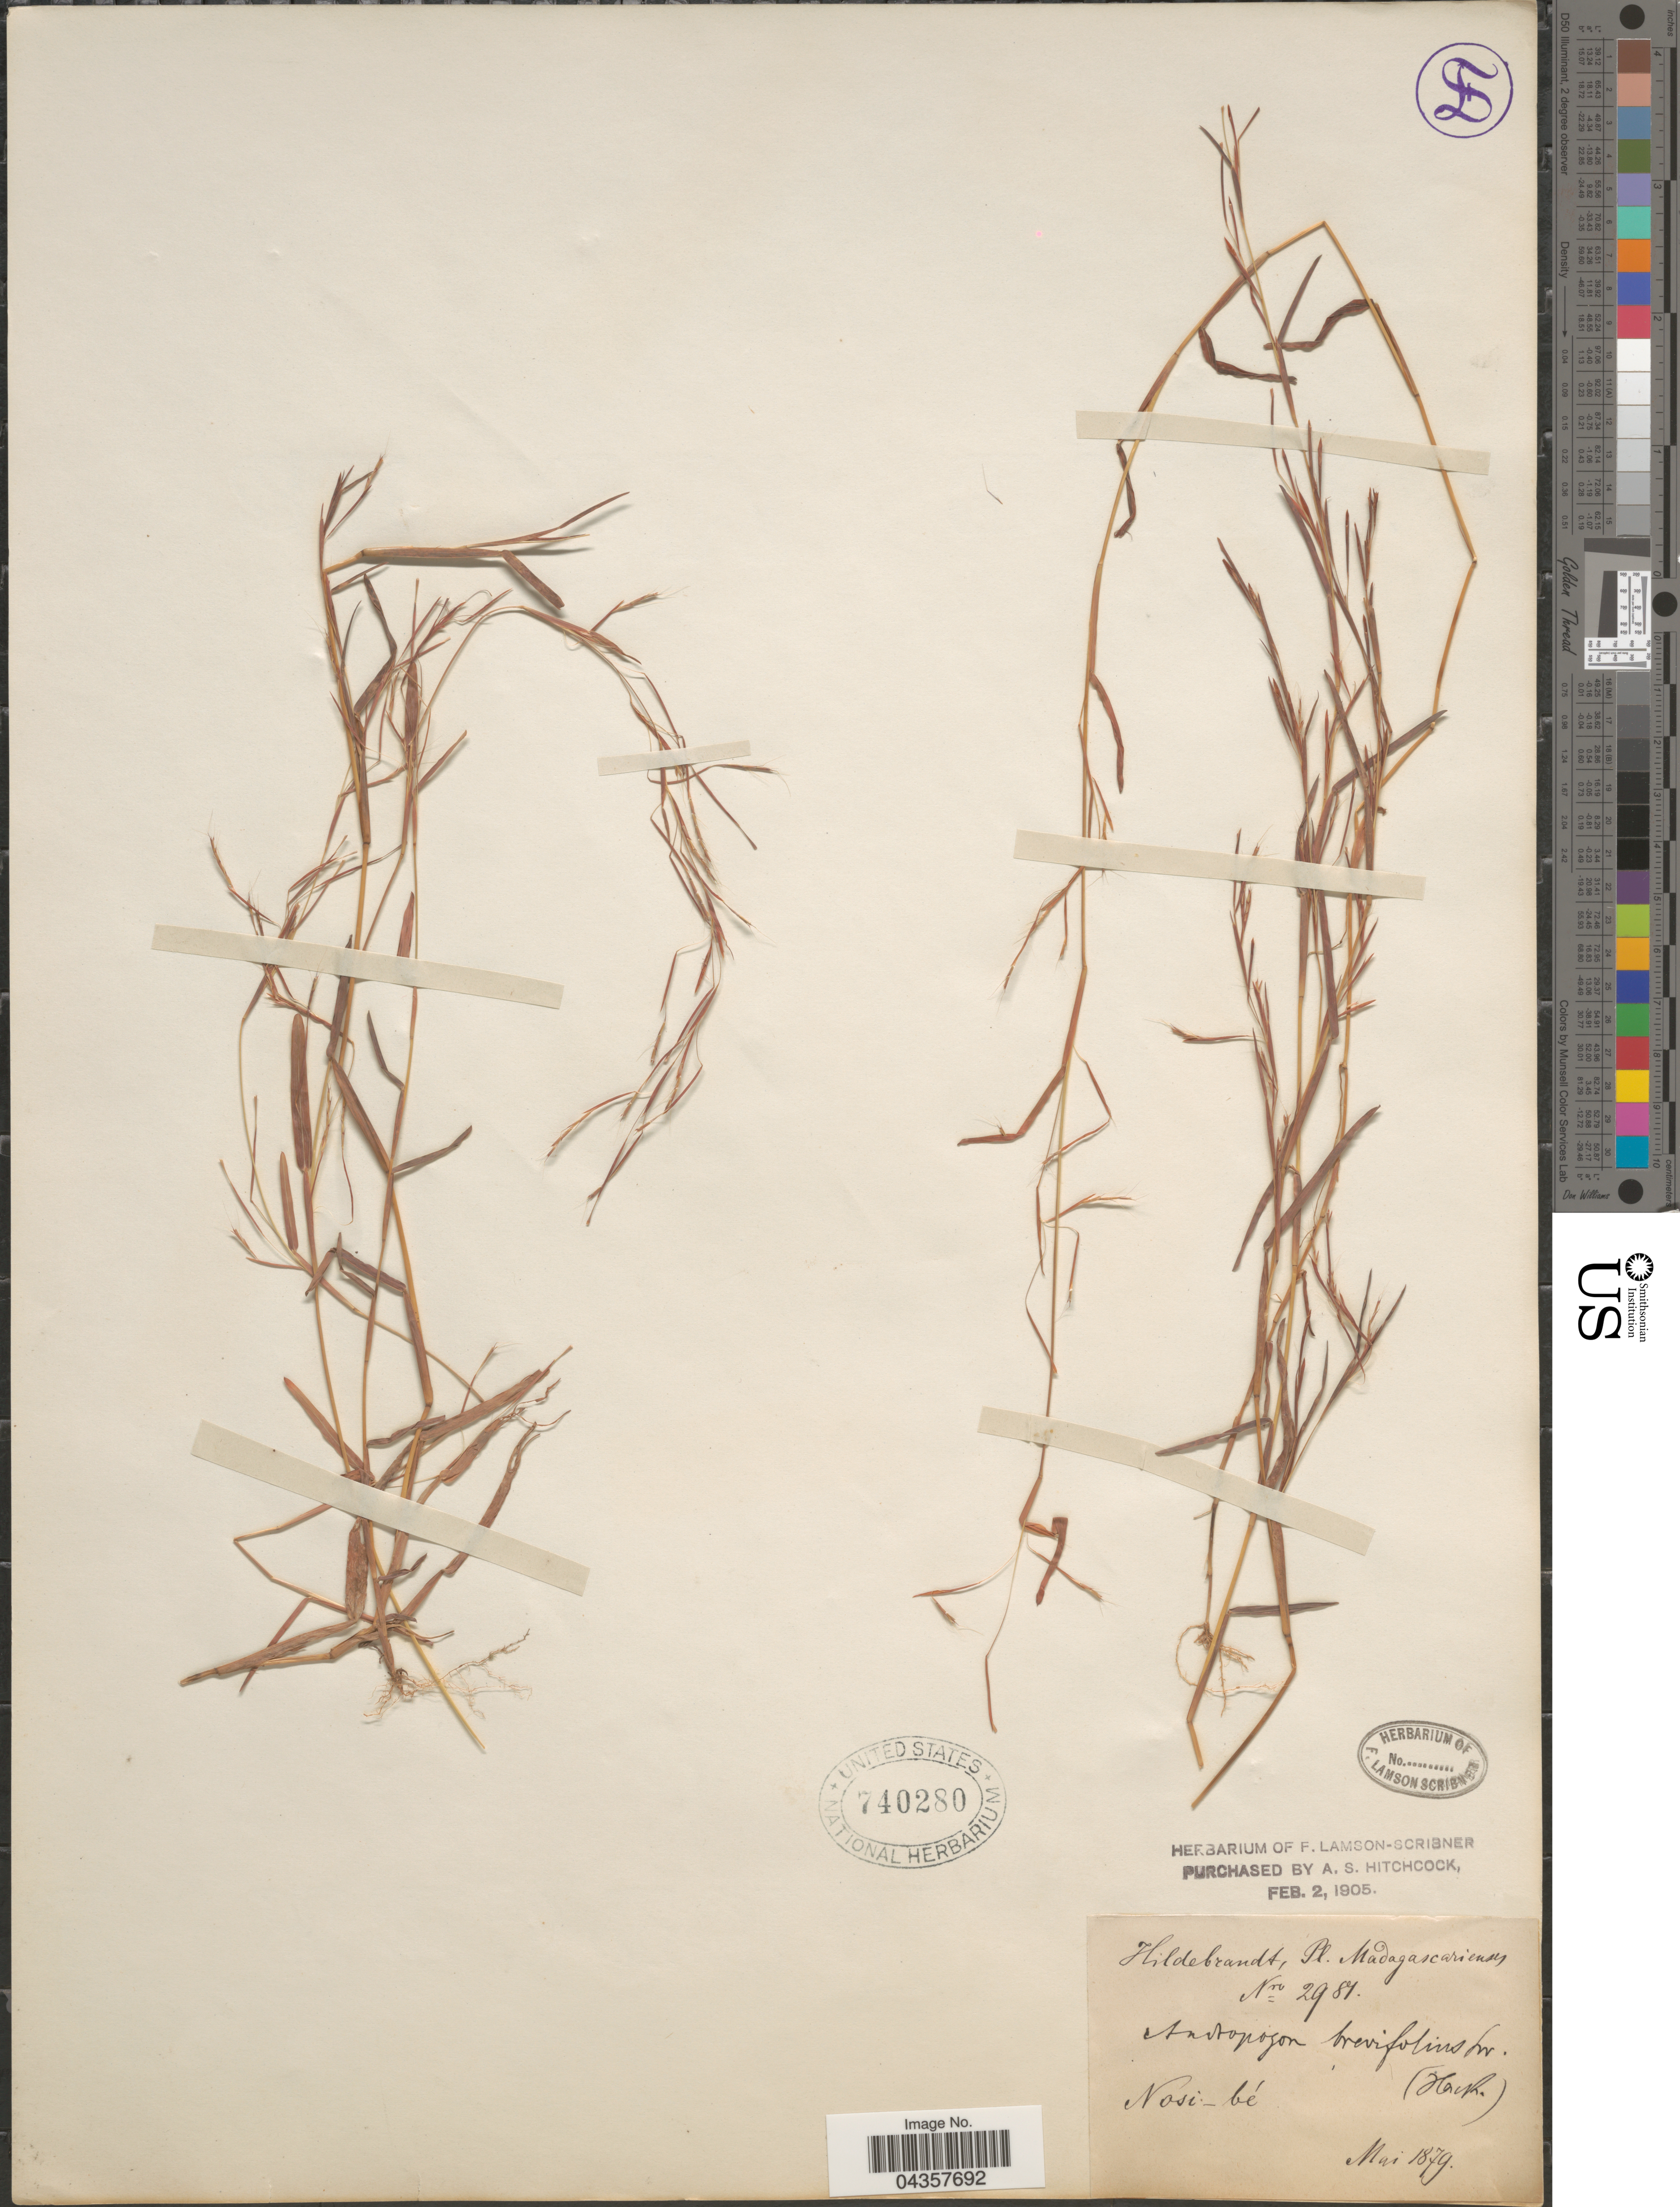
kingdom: Plantae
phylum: Tracheophyta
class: Liliopsida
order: Poales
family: Poaceae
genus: Schizachyrium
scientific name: Schizachyrium brevifolium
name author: (Sw.) Nees ex Büse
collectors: J. Hildebrandt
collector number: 2981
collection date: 1879-05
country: Madagascar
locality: Nosi-bé.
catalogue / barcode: US 740280